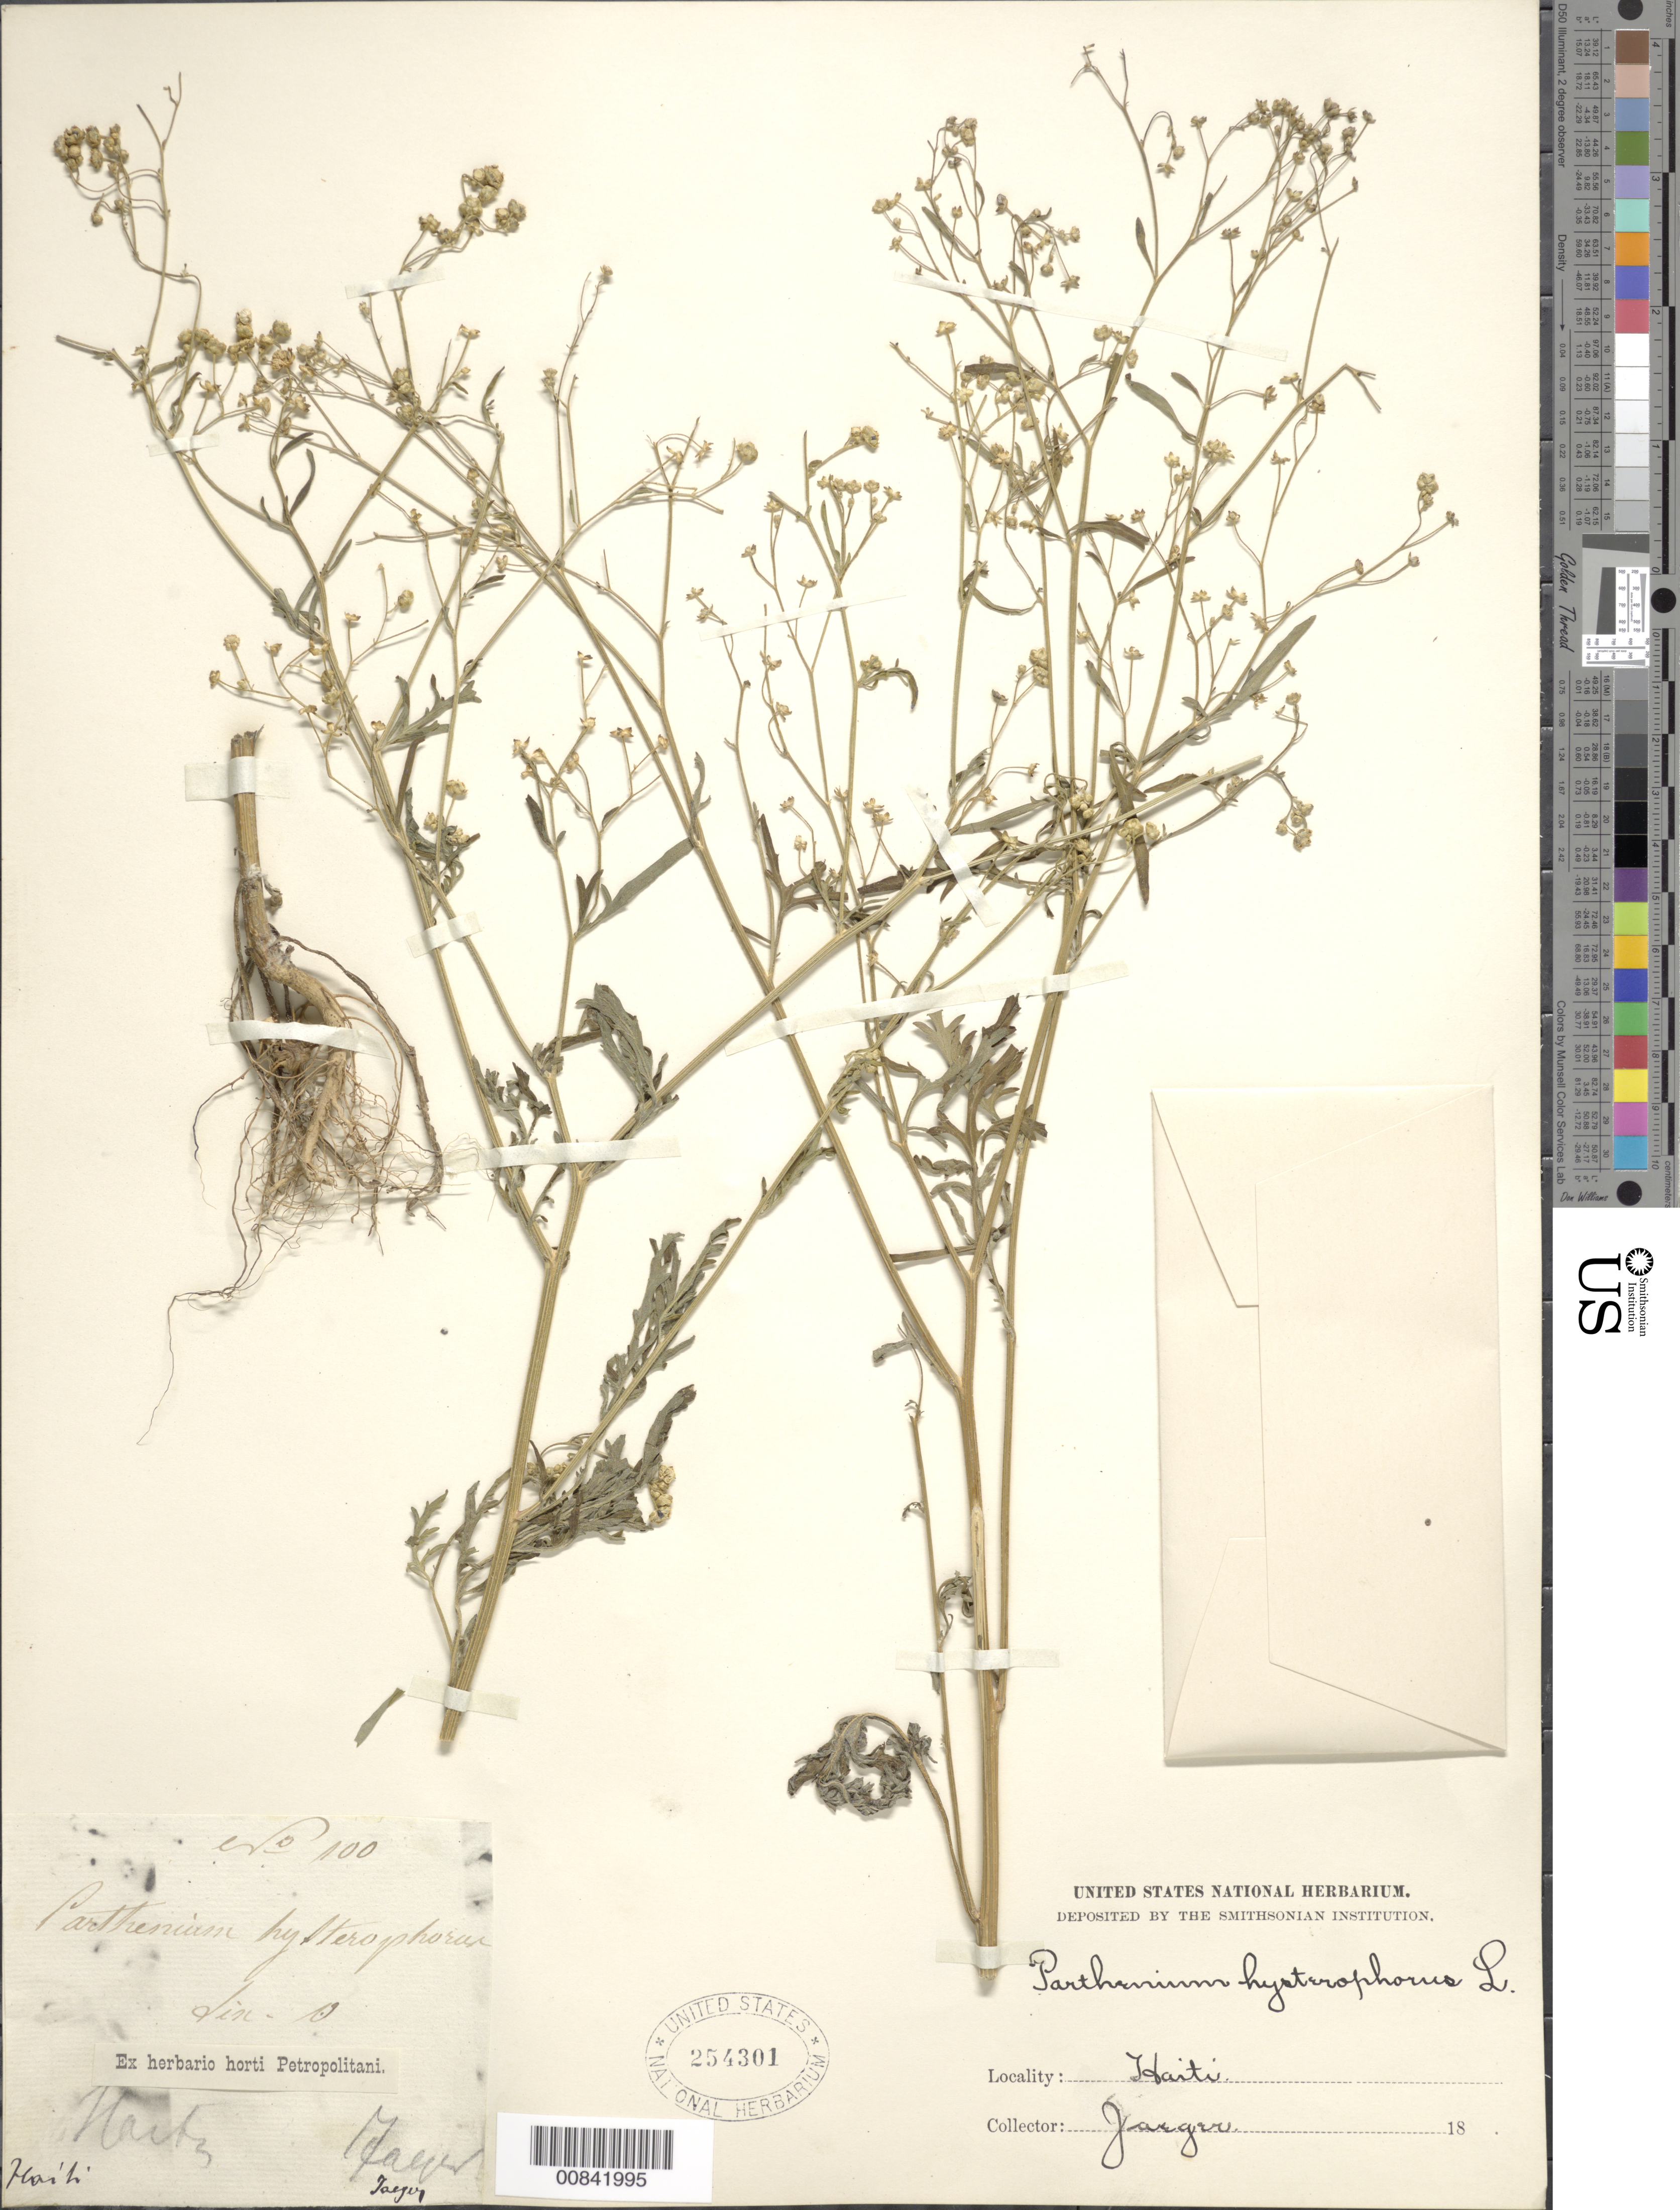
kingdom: Plantae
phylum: Tracheophyta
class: Magnoliopsida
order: Asterales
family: Asteraceae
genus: Parthenium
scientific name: Parthenium hysterophorus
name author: L.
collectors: -. Jaeger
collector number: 100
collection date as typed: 18--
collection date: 1800/1899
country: Haiti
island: Hispaniola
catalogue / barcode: US 254301